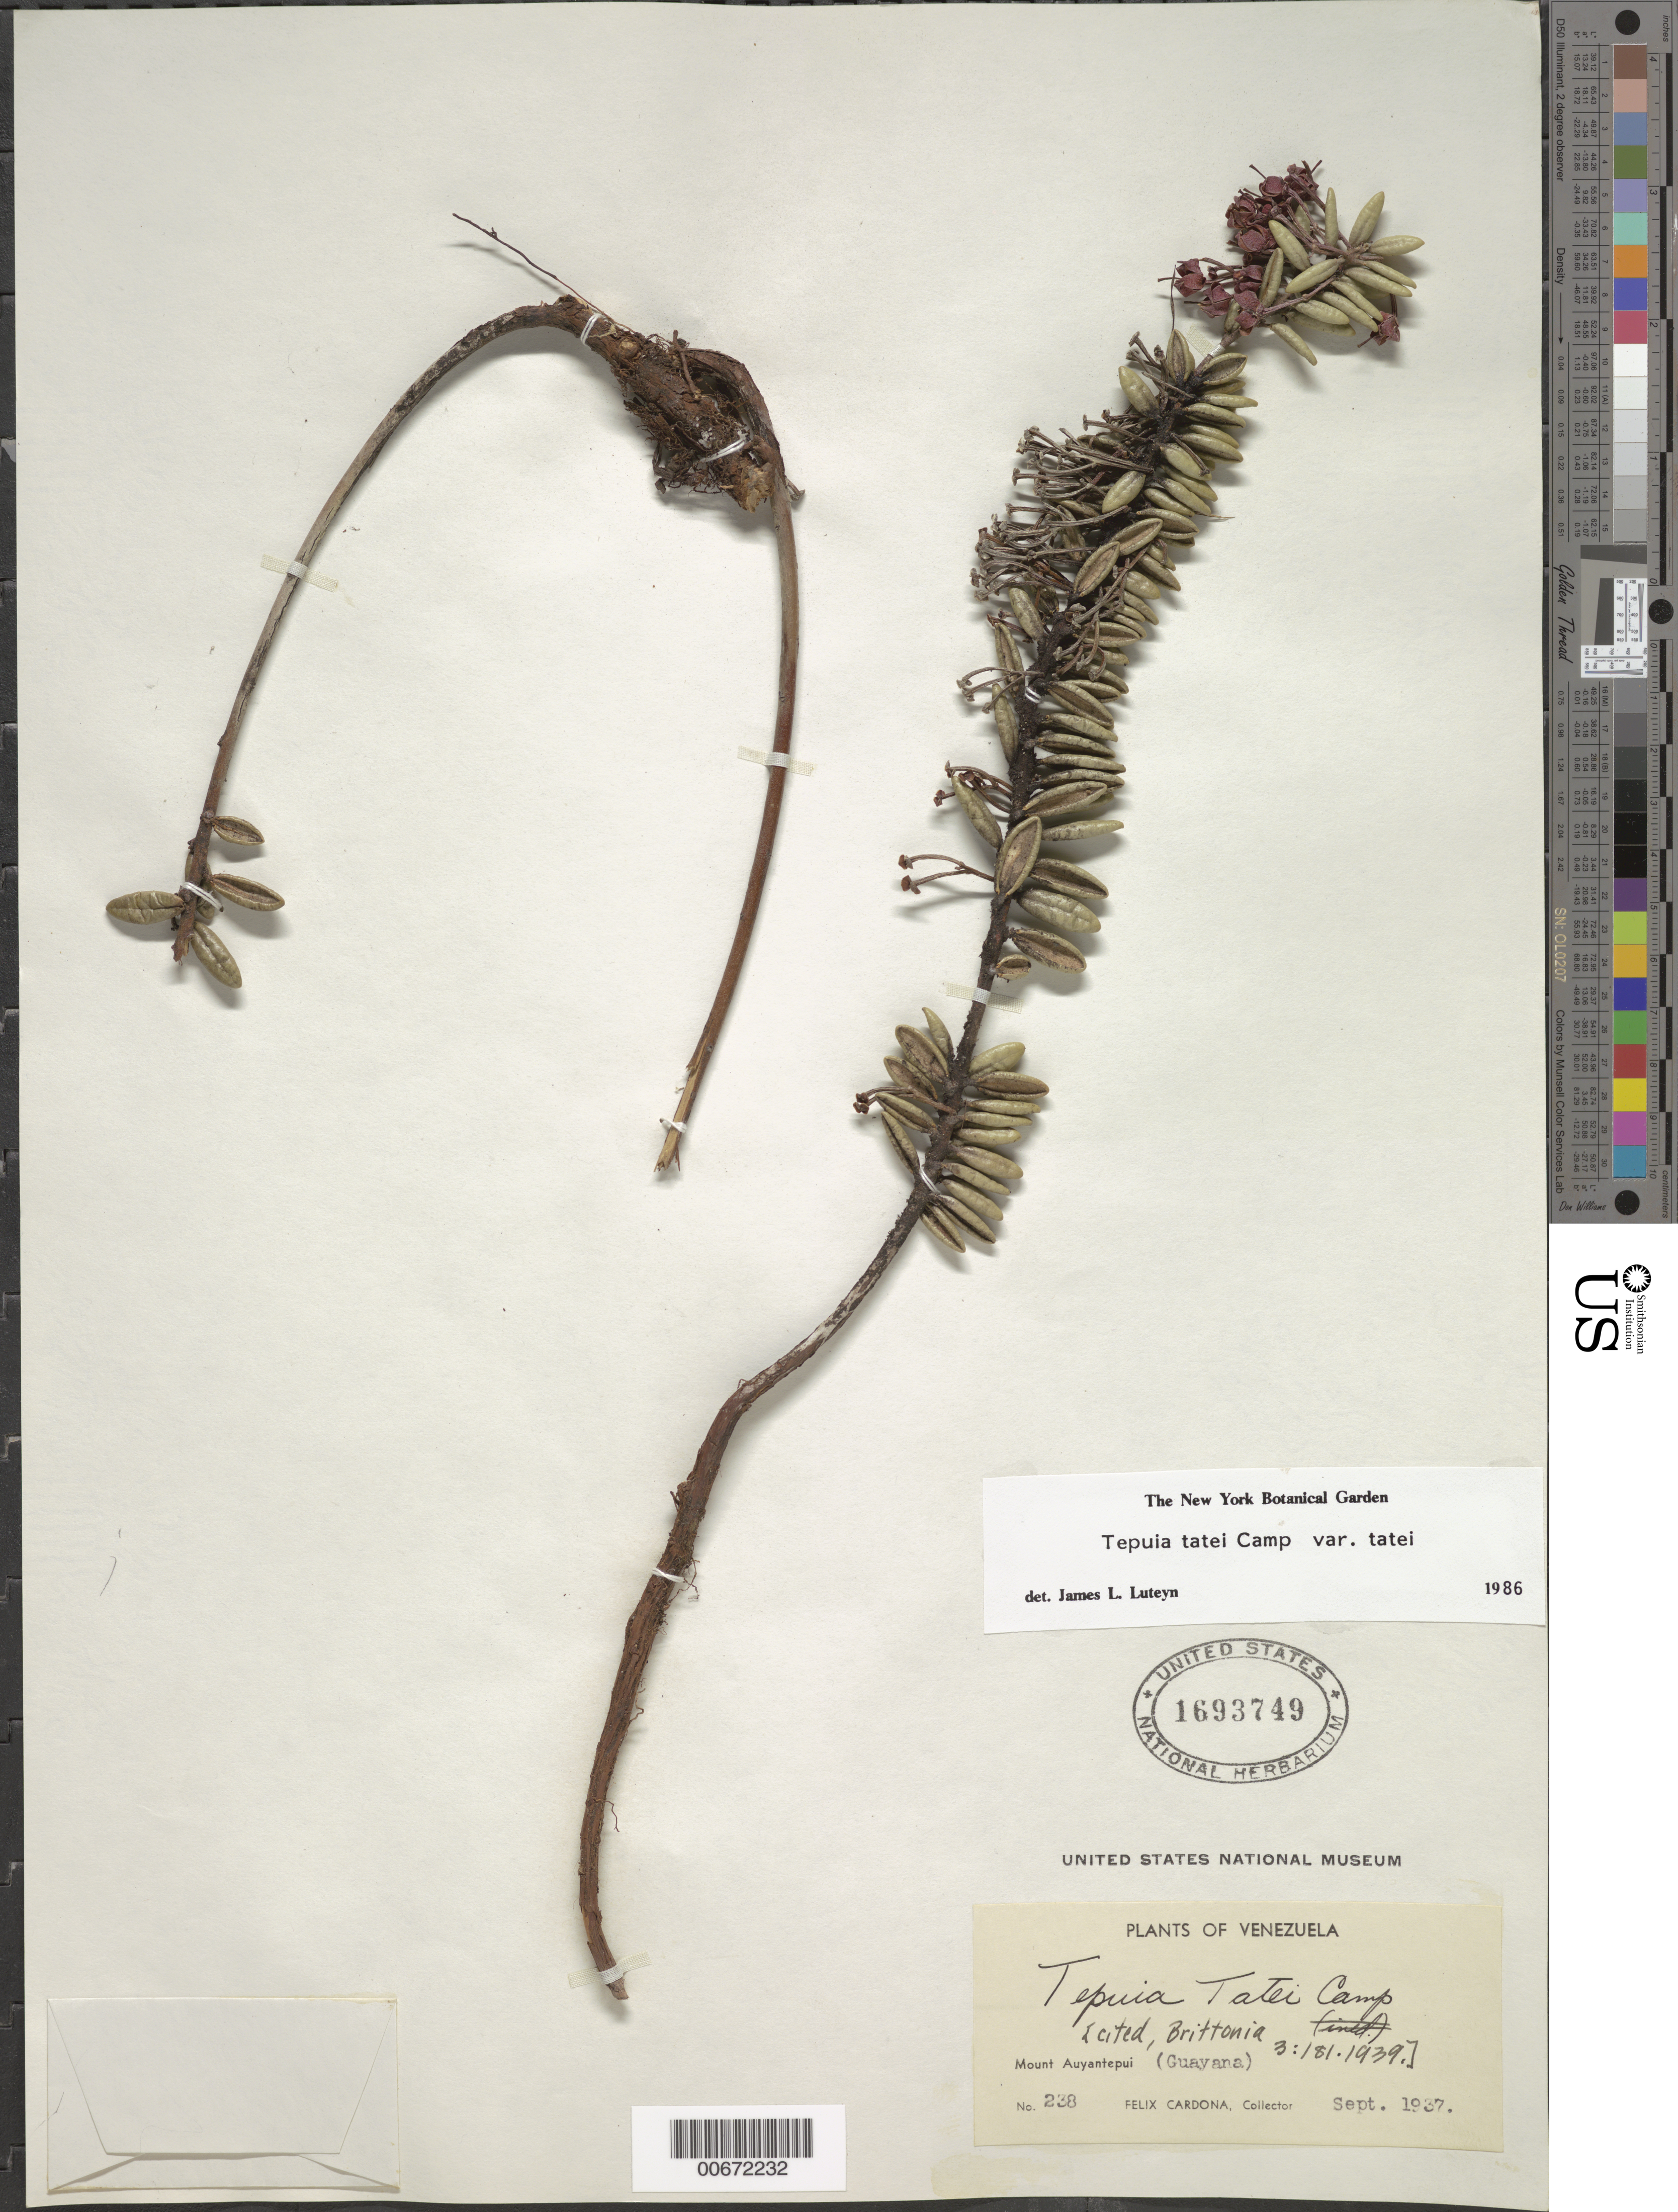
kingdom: Plantae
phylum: Tracheophyta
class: Magnoliopsida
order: Ericales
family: Ericaceae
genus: Tepuia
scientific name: Tepuia tatei var. tatei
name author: Camp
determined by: Luteyn, J. L.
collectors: F. Cardona Puig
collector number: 238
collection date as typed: Sep-37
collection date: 1937-09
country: Venezuela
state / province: Bolívar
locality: Cerro Auyantepuí, Alto Caroní, Guayana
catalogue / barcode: US 1693749